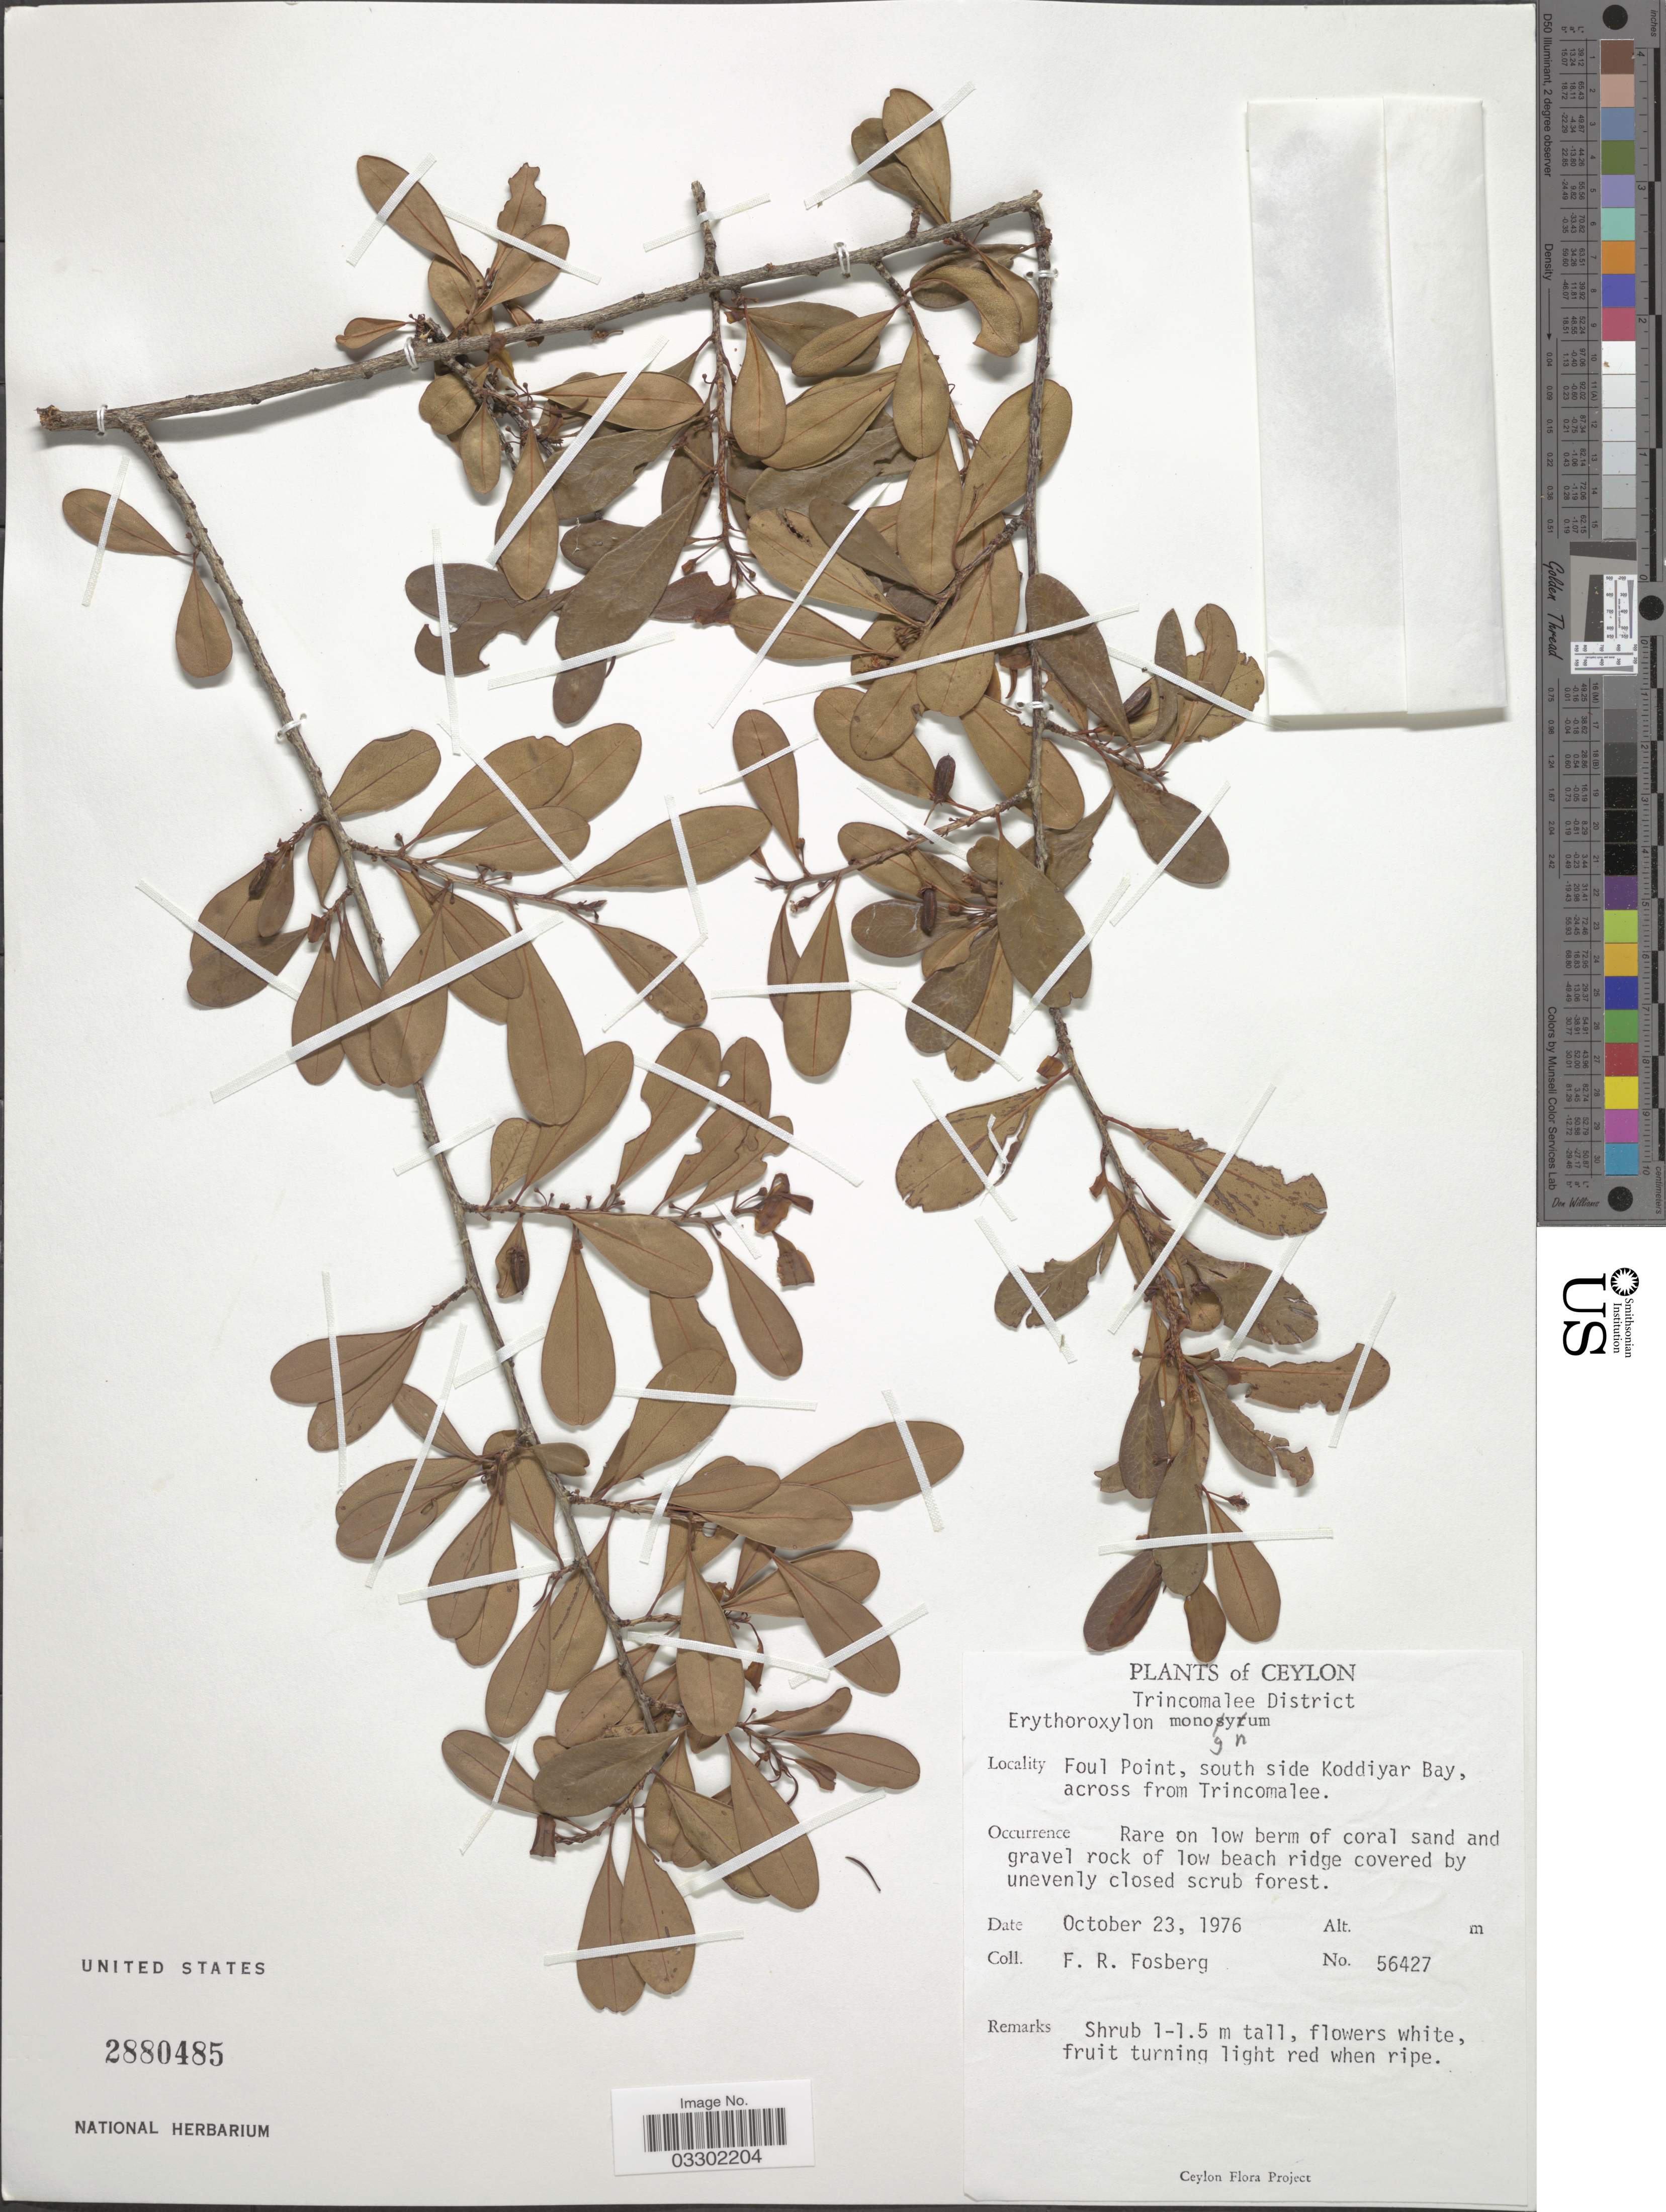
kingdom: Plantae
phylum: Tracheophyta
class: Magnoliopsida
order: Malpighiales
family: Erythroxylaceae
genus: Erythroxylum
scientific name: Erythroxylum monogynum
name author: Roxb.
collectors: F. R. Fosberg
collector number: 56427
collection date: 1976-10-23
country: Sri Lanka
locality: Ceylon, Trincomalee District, Foul Point, south side Koddiyar Bay, across from Trincomalee.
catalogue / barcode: US 2880485